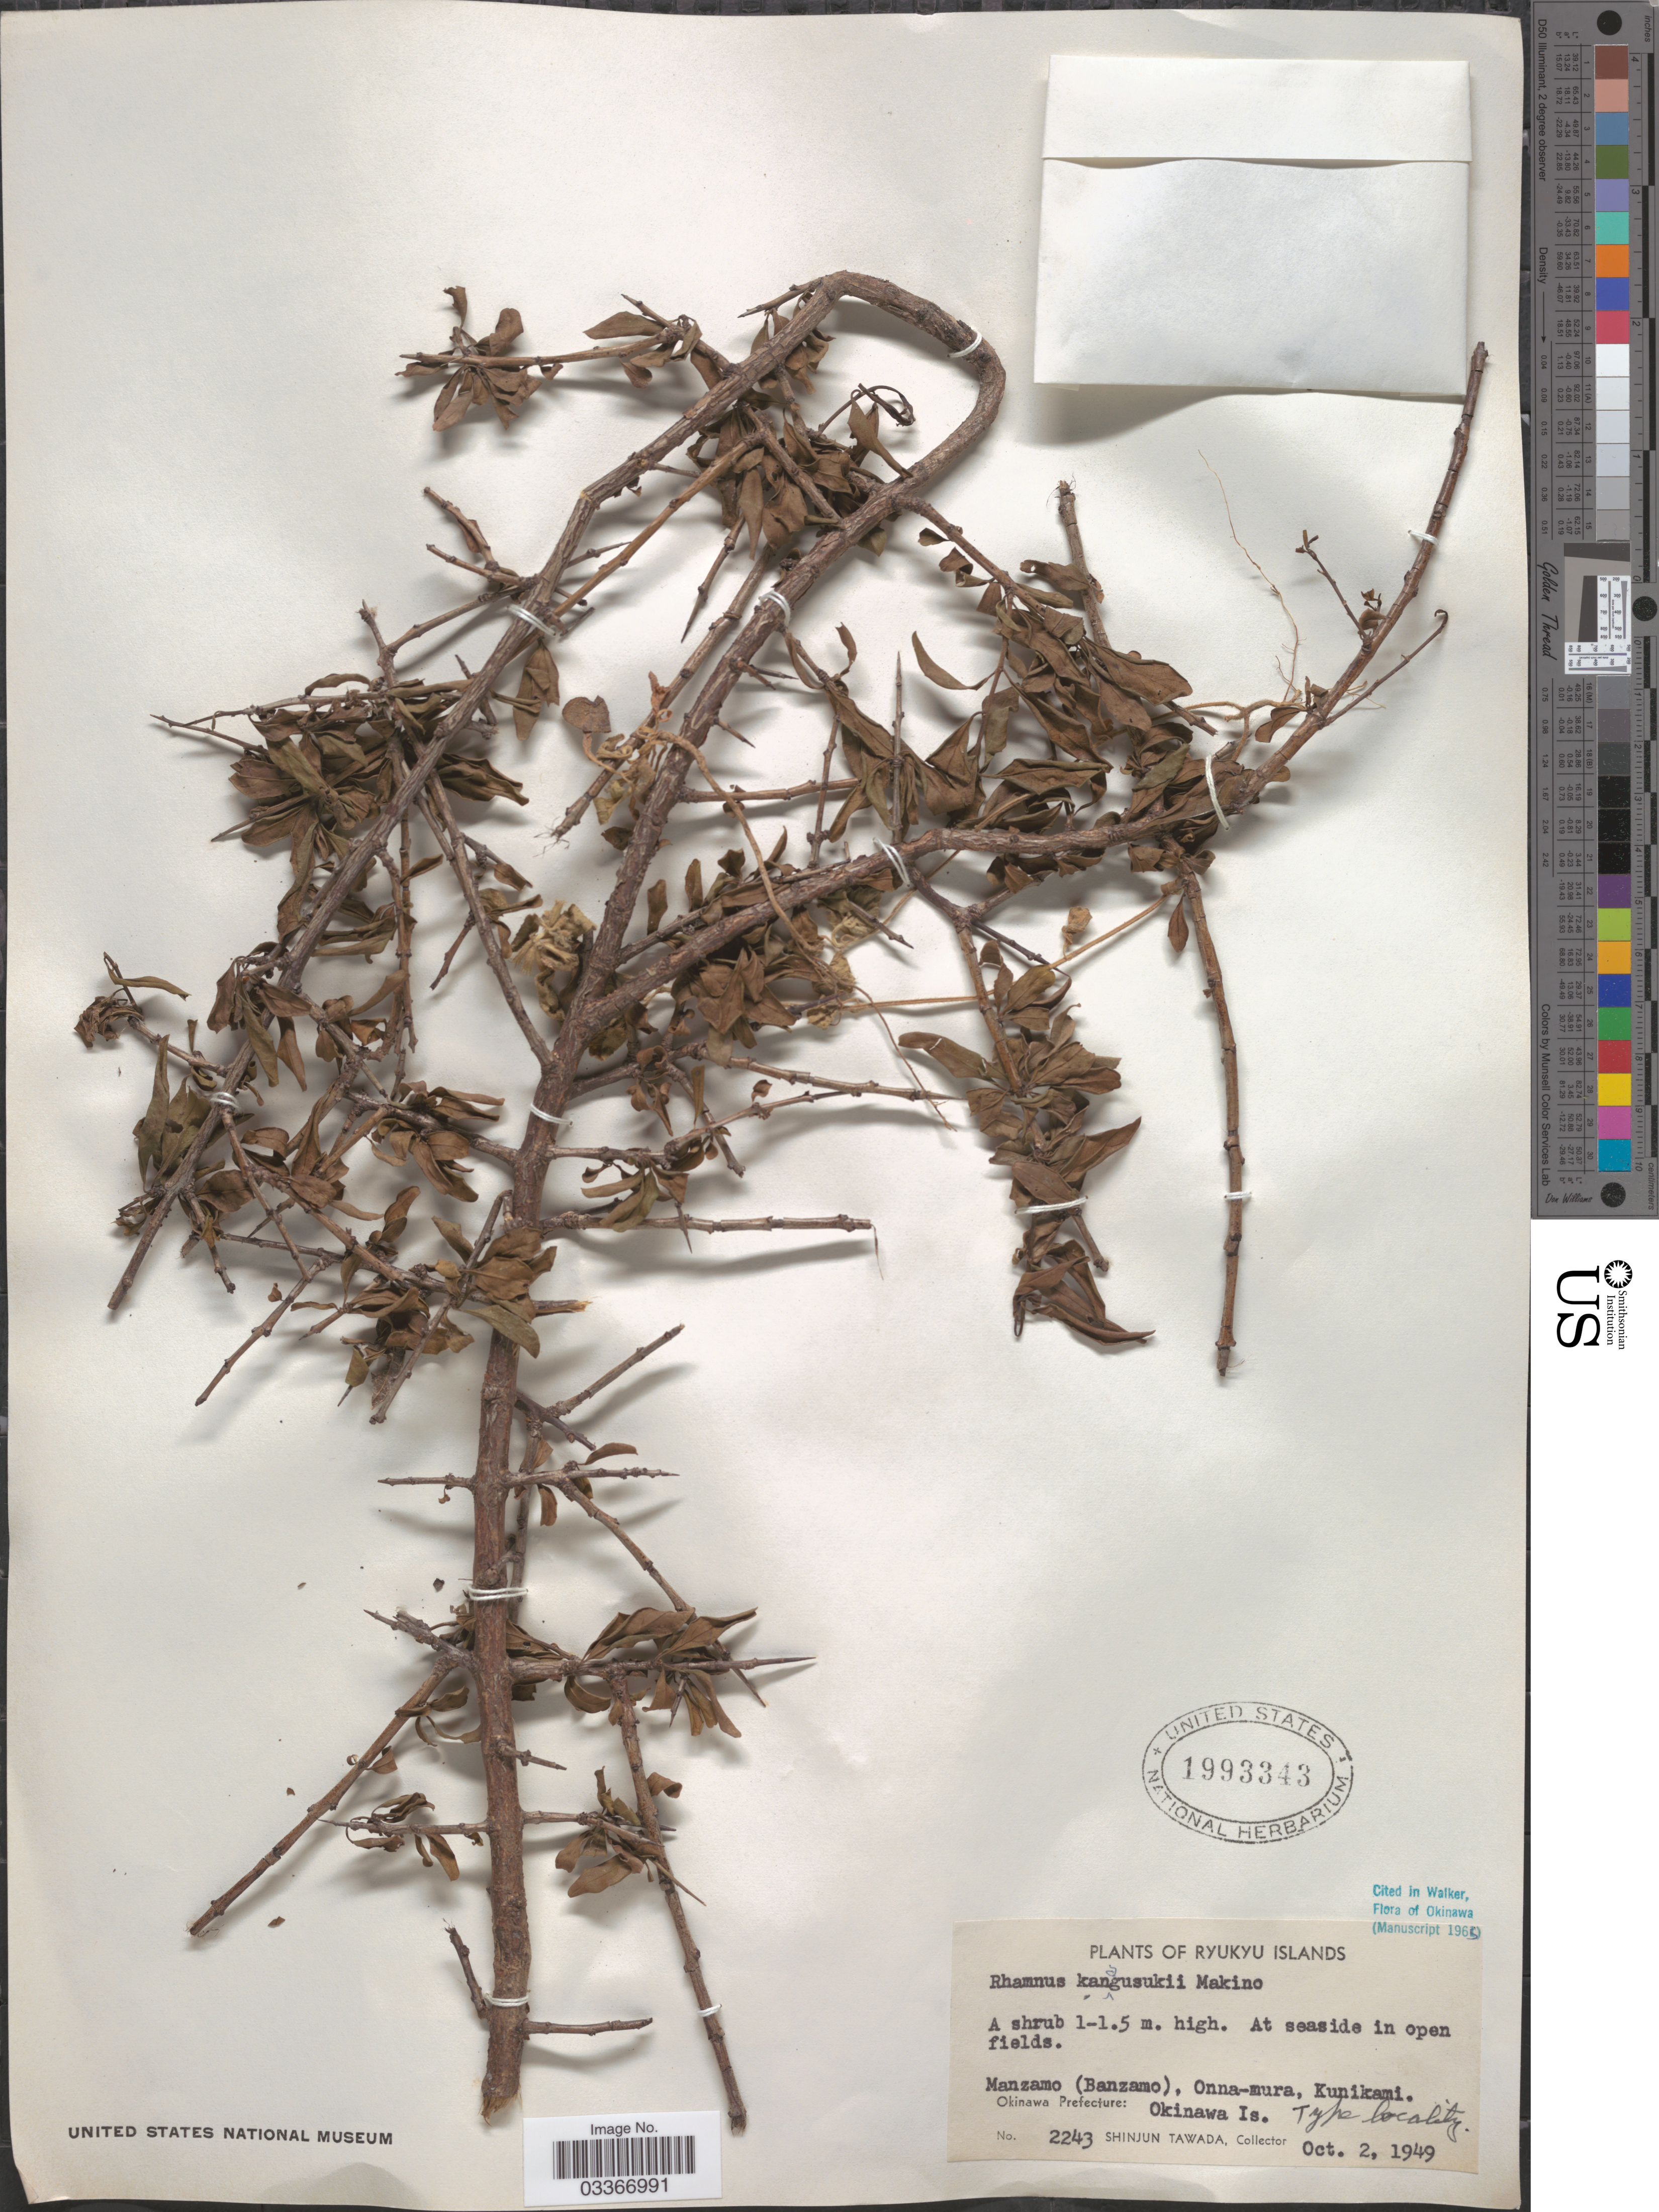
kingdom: Plantae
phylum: Tracheophyta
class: Magnoliopsida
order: Rosales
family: Rhamnaceae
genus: Rhamnus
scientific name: Rhamnus kanagusukii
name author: Makino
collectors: S. Tawada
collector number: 2243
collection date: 1949-10-02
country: Japan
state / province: Okinawa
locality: Ryukyu Islands. Manzamo (Banzamo), Onna-mura, Kunikami. Okinawa Prefecture: Okinawa Is.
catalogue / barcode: US 1993343